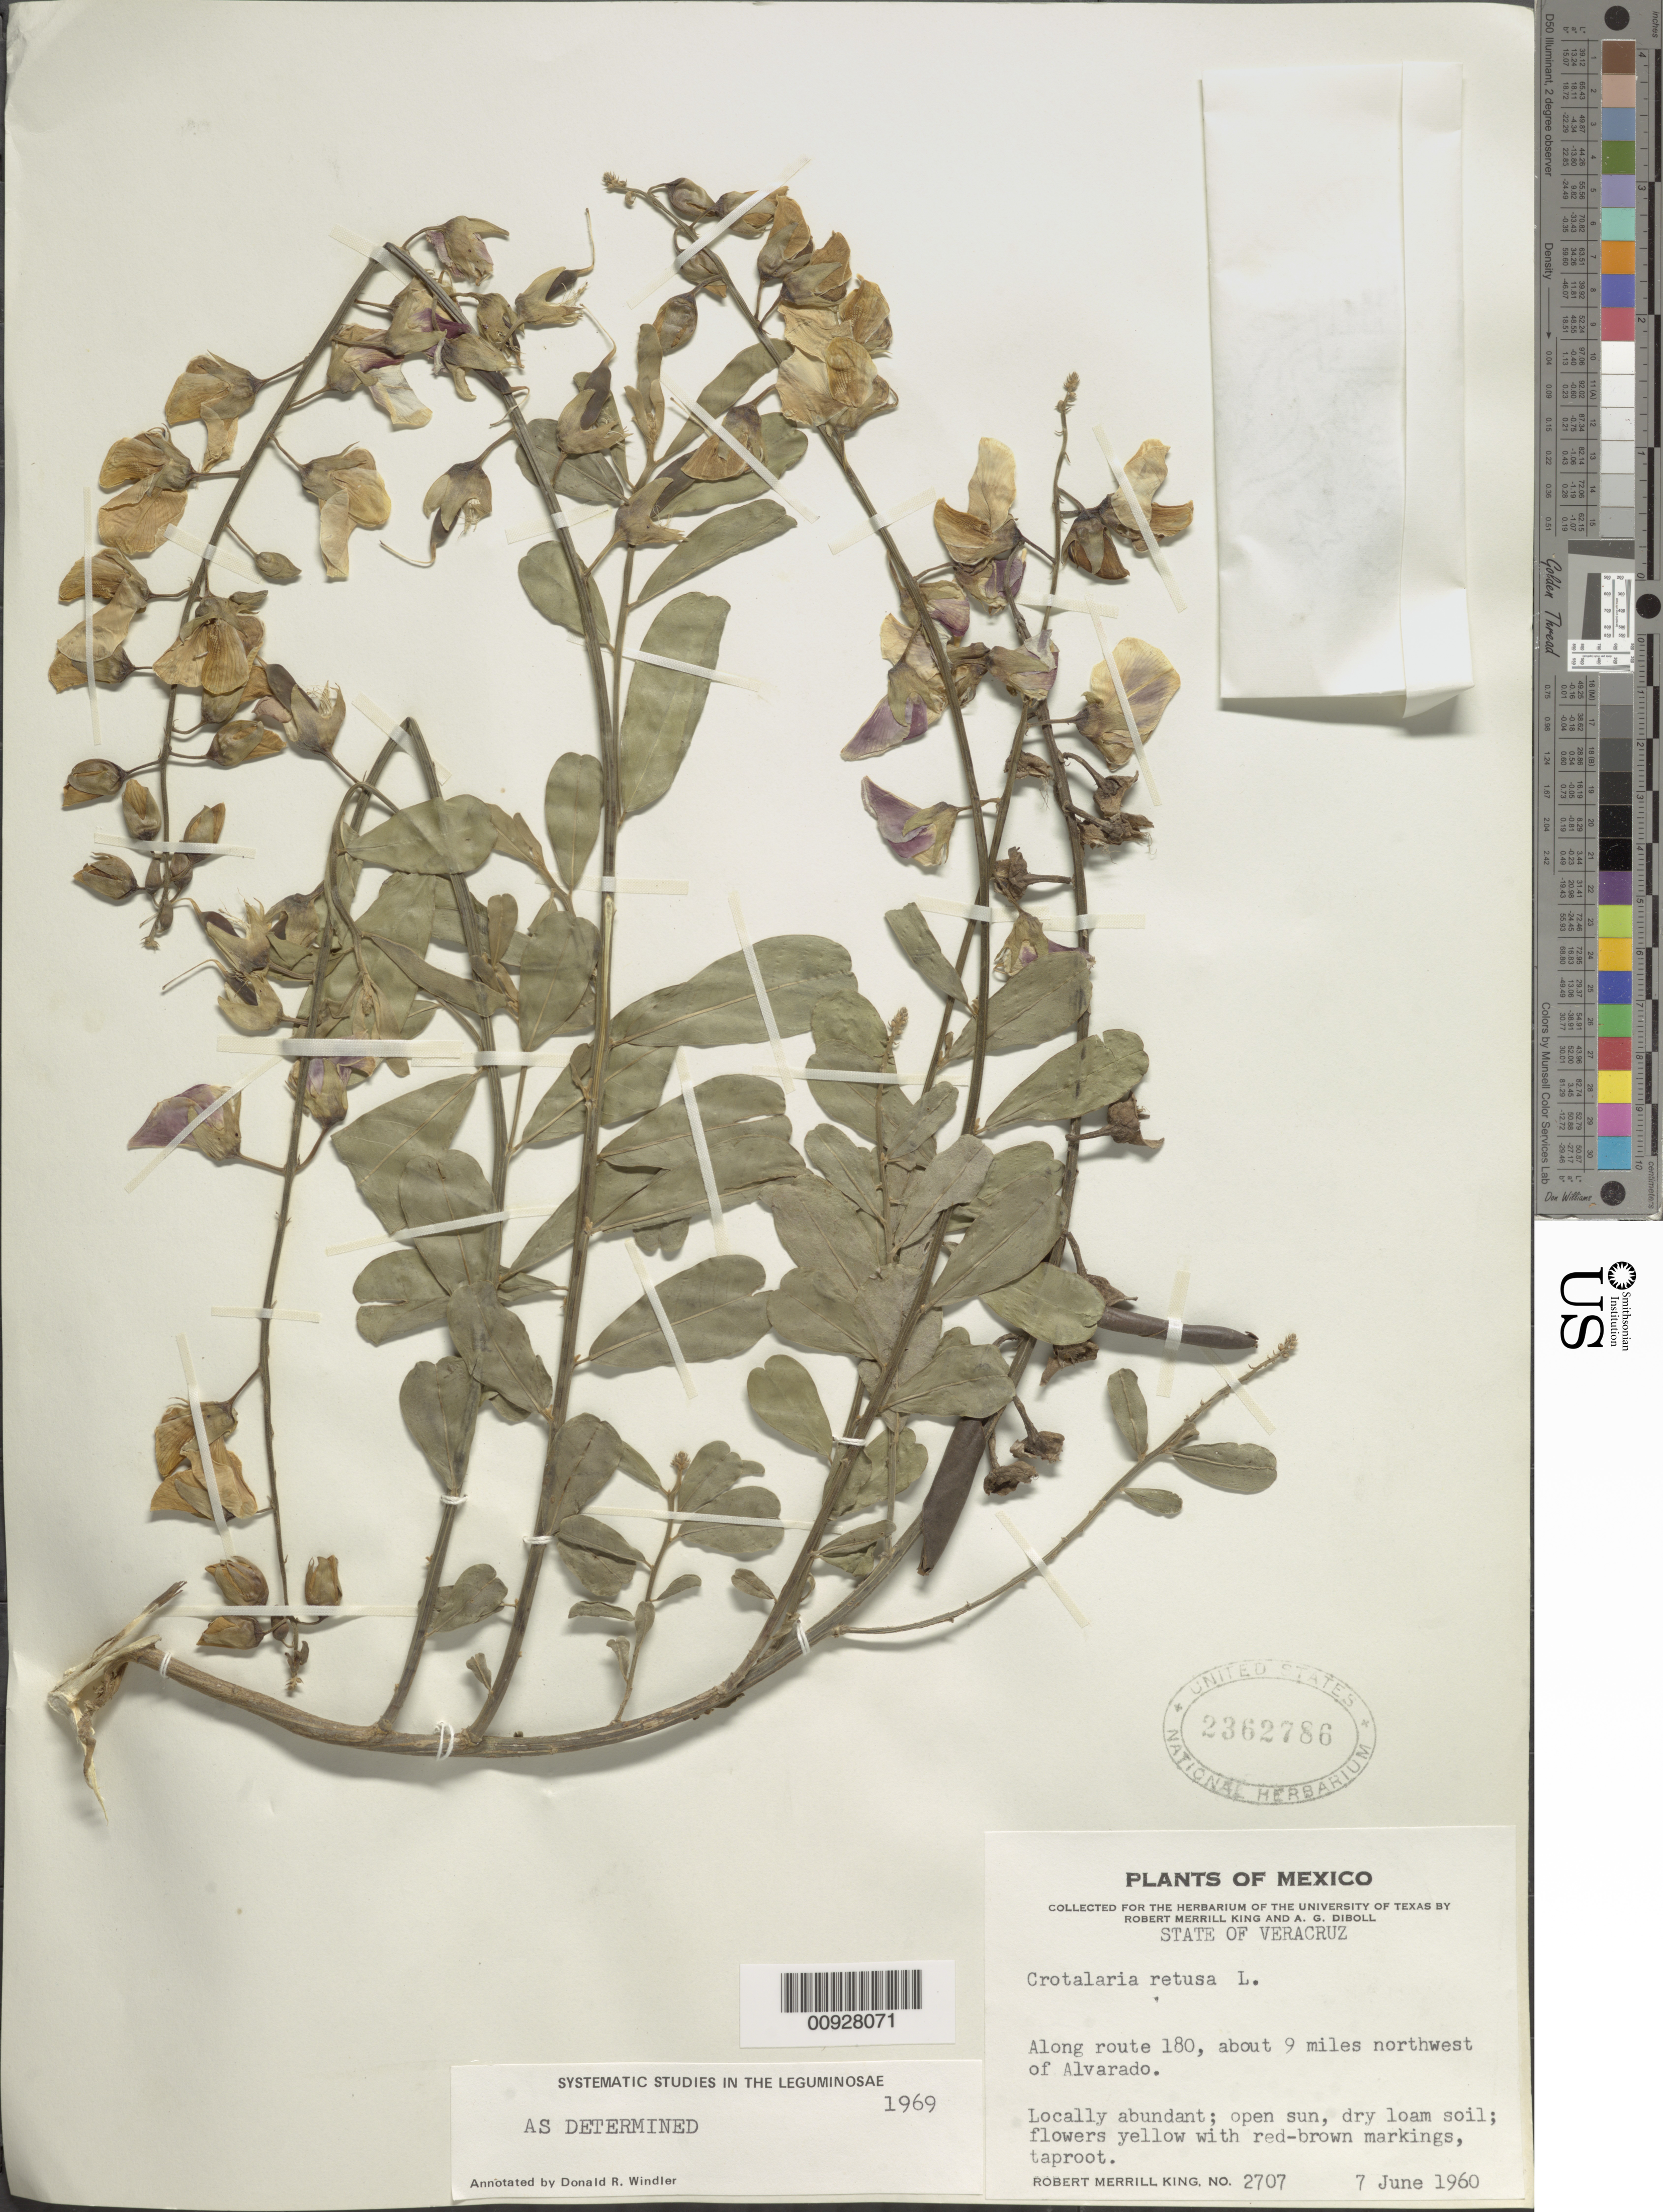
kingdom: Plantae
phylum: Tracheophyta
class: Magnoliopsida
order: Fabales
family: Fabaceae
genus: Crotalaria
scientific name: Crotalaria retusa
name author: L.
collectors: R. M. King & A. Diboll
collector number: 2707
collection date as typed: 07 Jun 1960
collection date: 1960-06-07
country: Mexico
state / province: Veracruz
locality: Along route 180, about 9 miles northwest of Alvarado.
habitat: Open sun, dry loam soil.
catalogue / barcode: US 2362786